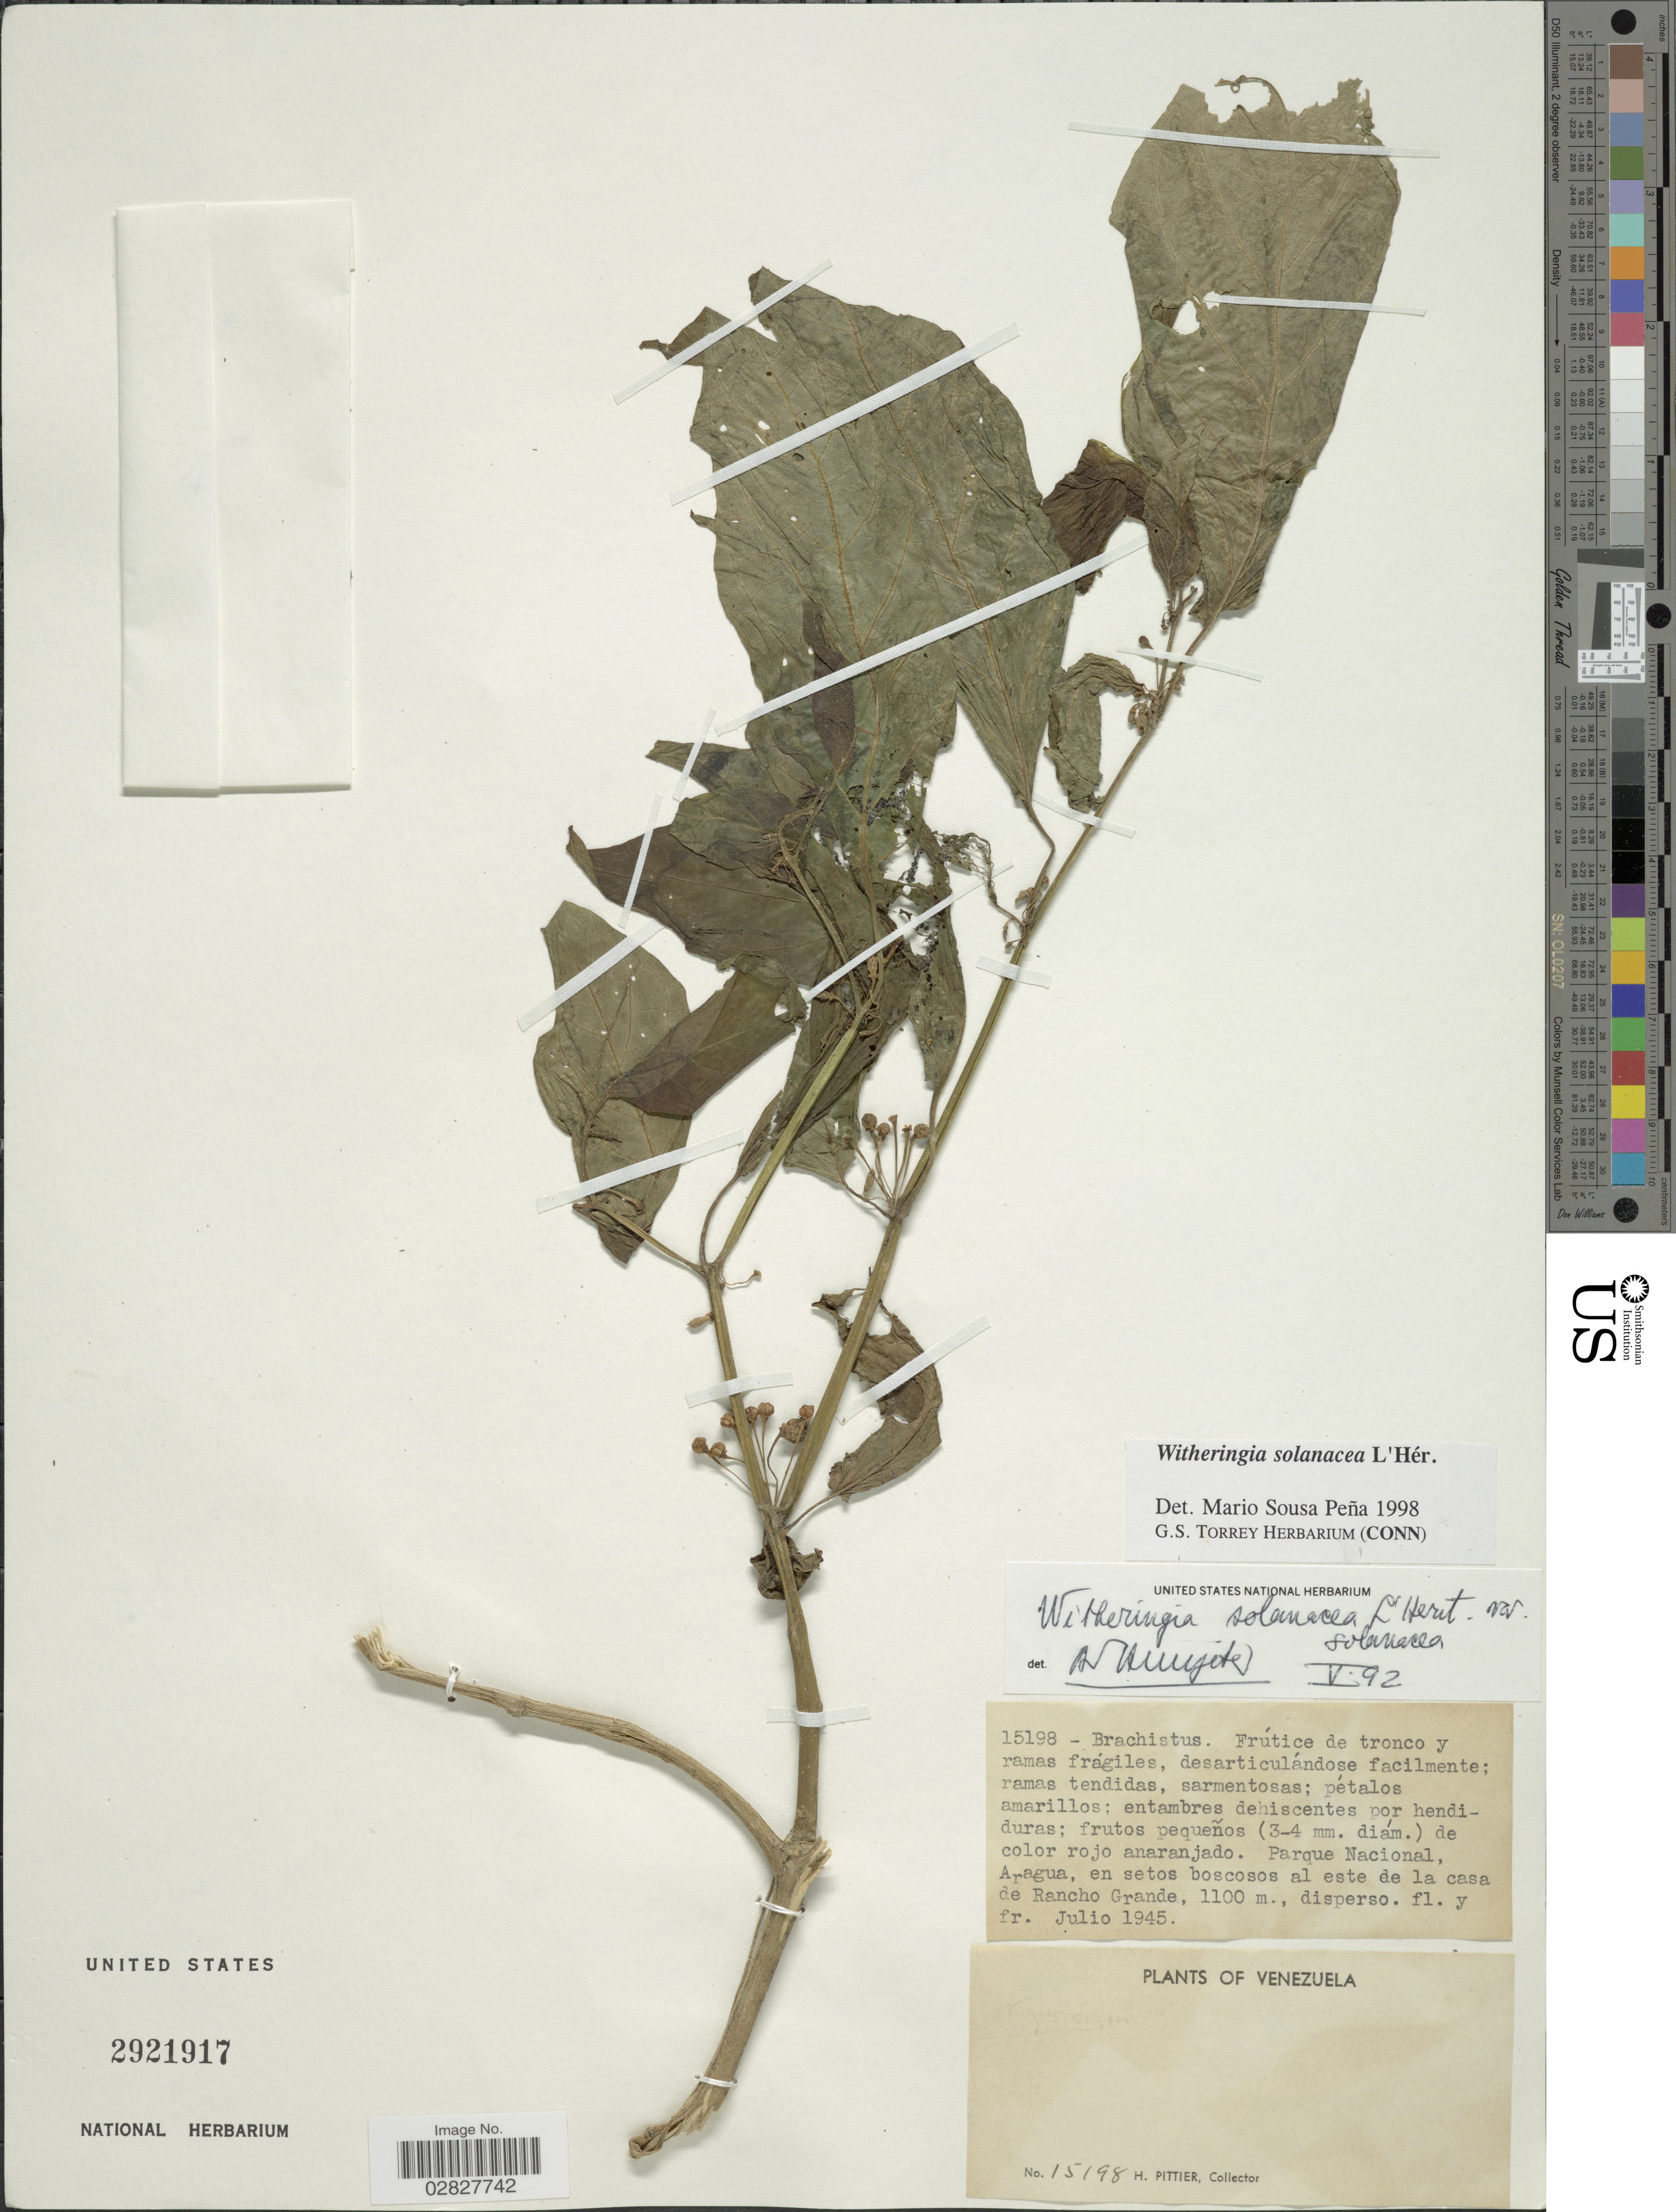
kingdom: Plantae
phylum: Tracheophyta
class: Magnoliopsida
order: Solanales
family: Solanaceae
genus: Witheringia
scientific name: Witheringia solanacea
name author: L'Hér.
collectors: H. F. Pittier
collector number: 15198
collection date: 1945-07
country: Venezuela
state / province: Aragua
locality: Parque Nacional, Aragua, en setos boscosos al este de la casa de Rancho Grande.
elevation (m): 1100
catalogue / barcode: US 2921917